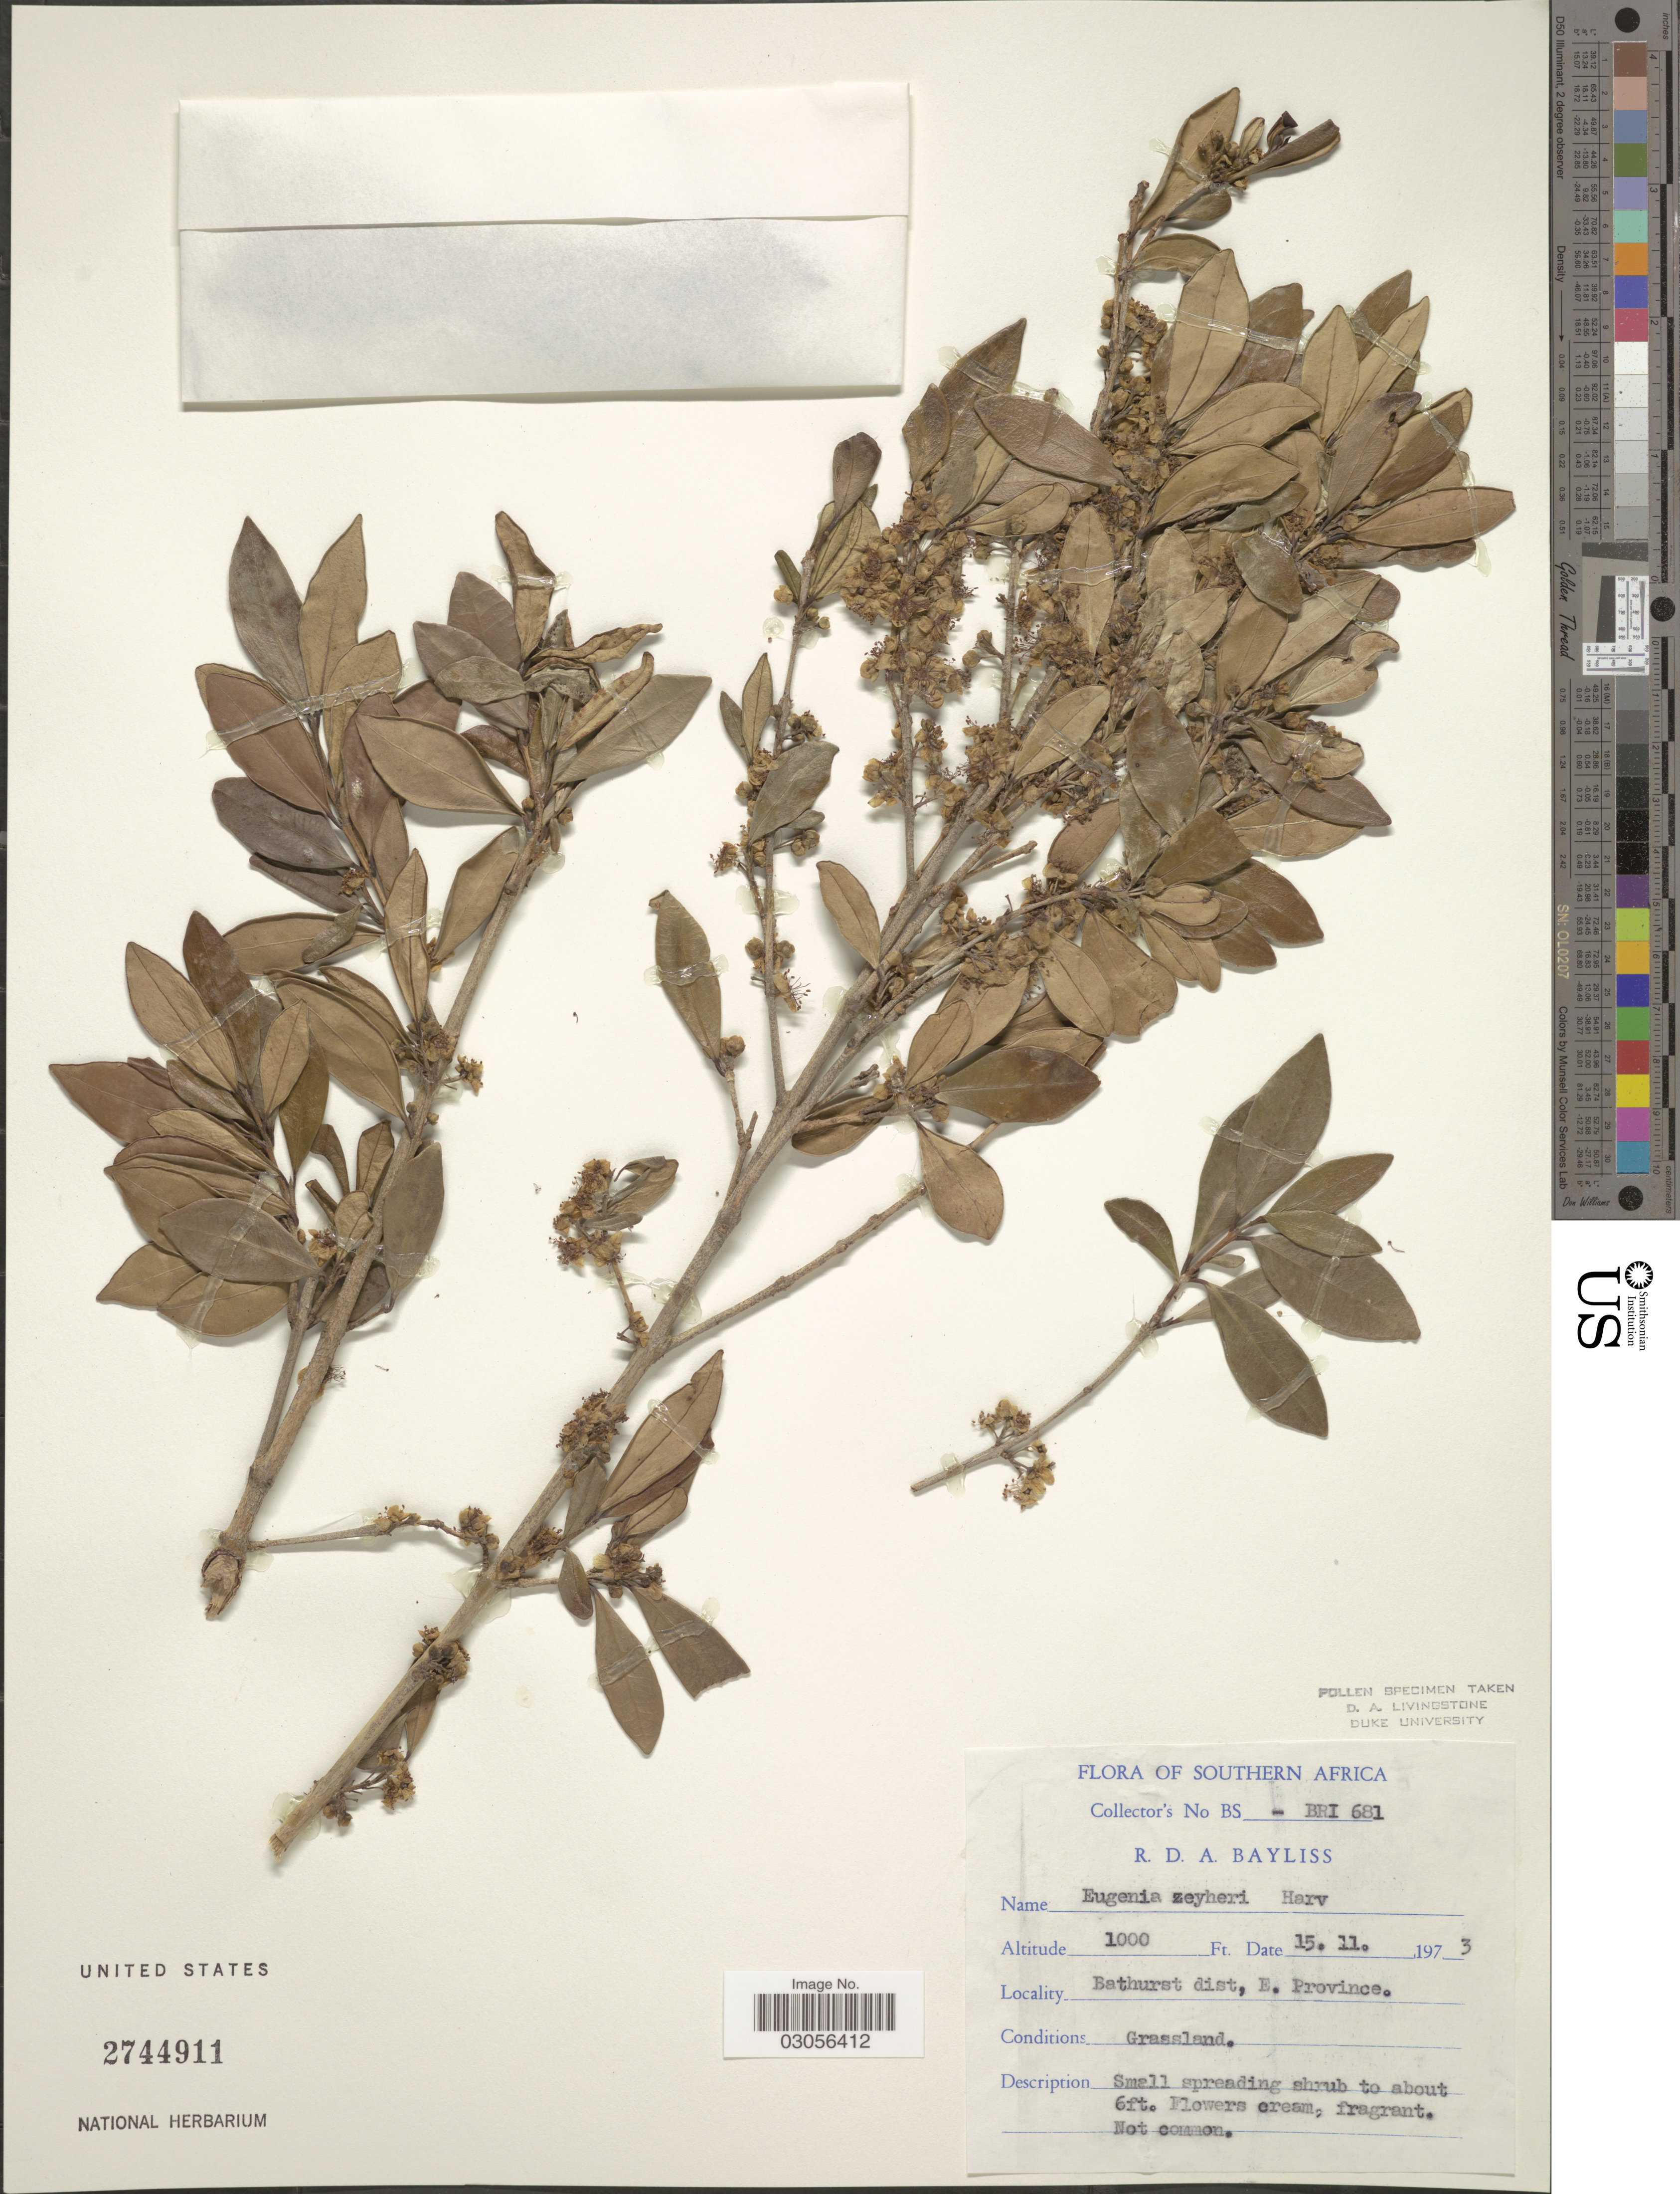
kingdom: Plantae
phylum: Tracheophyta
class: Magnoliopsida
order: Myrtales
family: Myrtaceae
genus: Eugenia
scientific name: Eugenia zeyheri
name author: (Harv.) Harv.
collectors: R. Bayliss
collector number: BRI681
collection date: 1973-11-15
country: South Africa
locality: Southern Africa, Bathurst dist, E. Province.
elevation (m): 305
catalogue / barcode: US 2744911